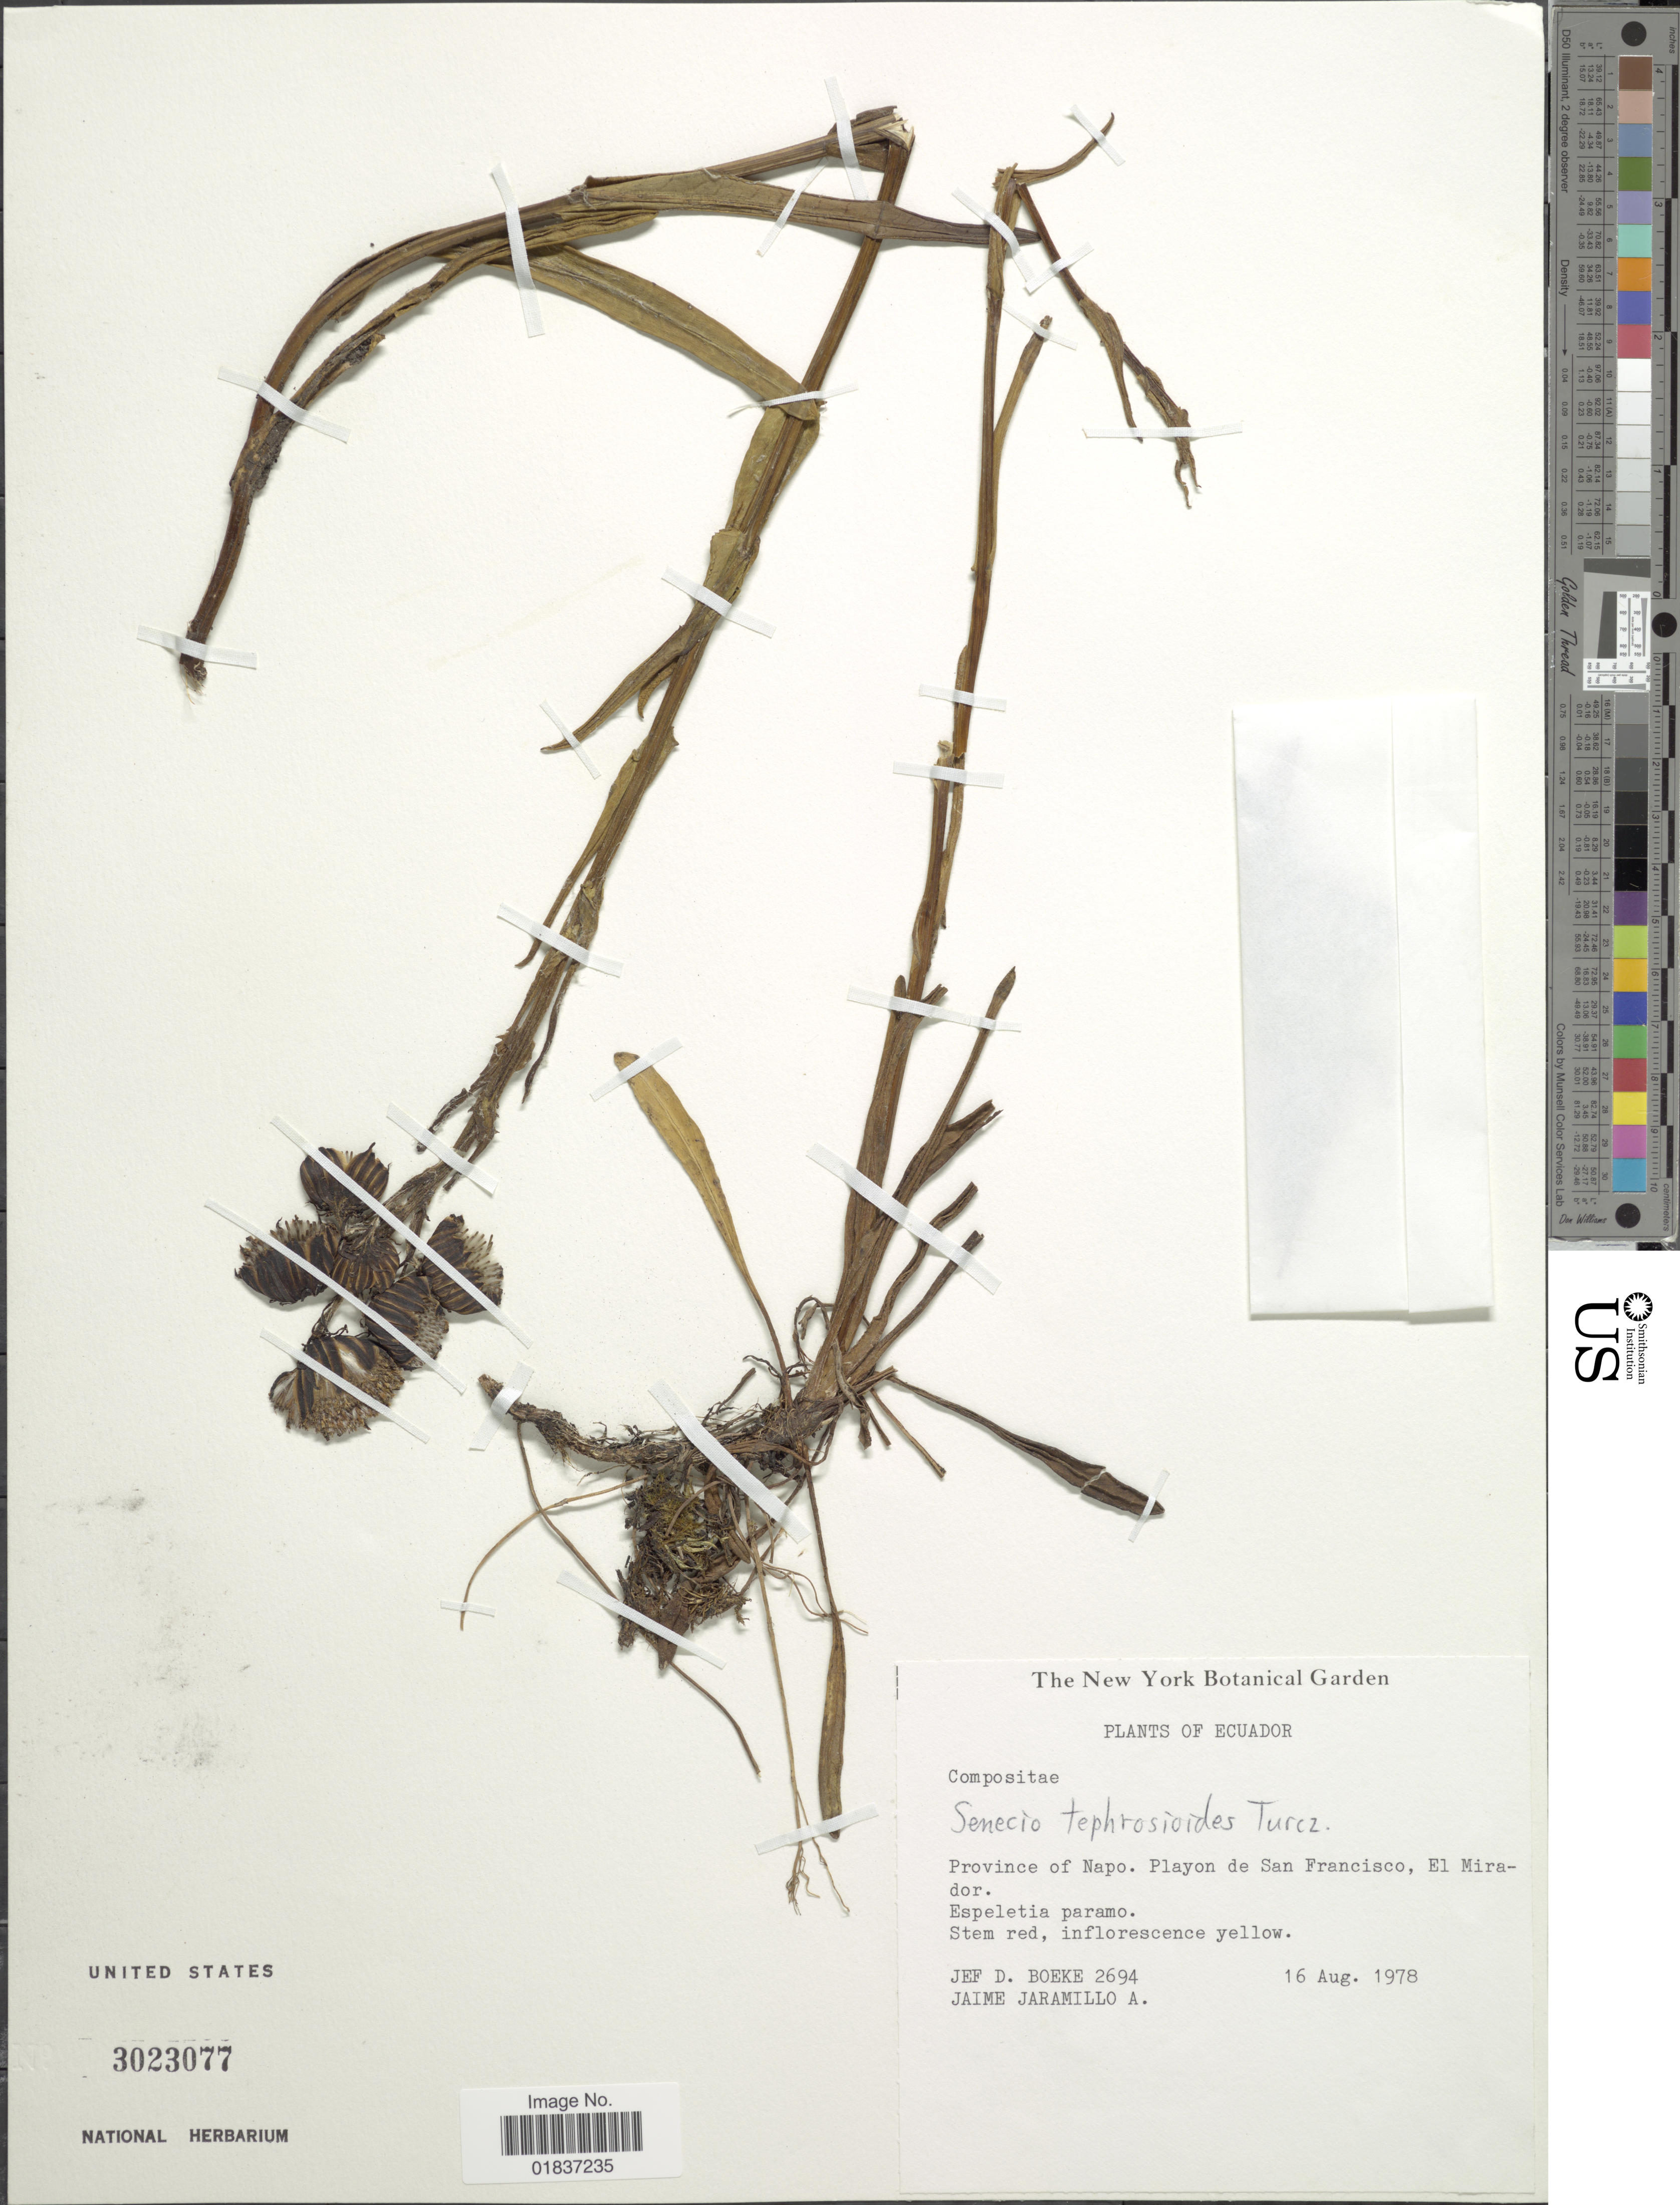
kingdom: Plantae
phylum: Tracheophyta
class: Magnoliopsida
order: Asterales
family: Asteraceae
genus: Senecio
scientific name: Senecio tephrosioides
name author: Turcz.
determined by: Salomon, Luciana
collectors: J. D. Boeke & J. L. Jaramillo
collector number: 2694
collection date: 1978-08-16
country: Ecuador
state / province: Napo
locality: Province of Napo. Playon de San Francisco, El MIrador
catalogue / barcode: US 3023077